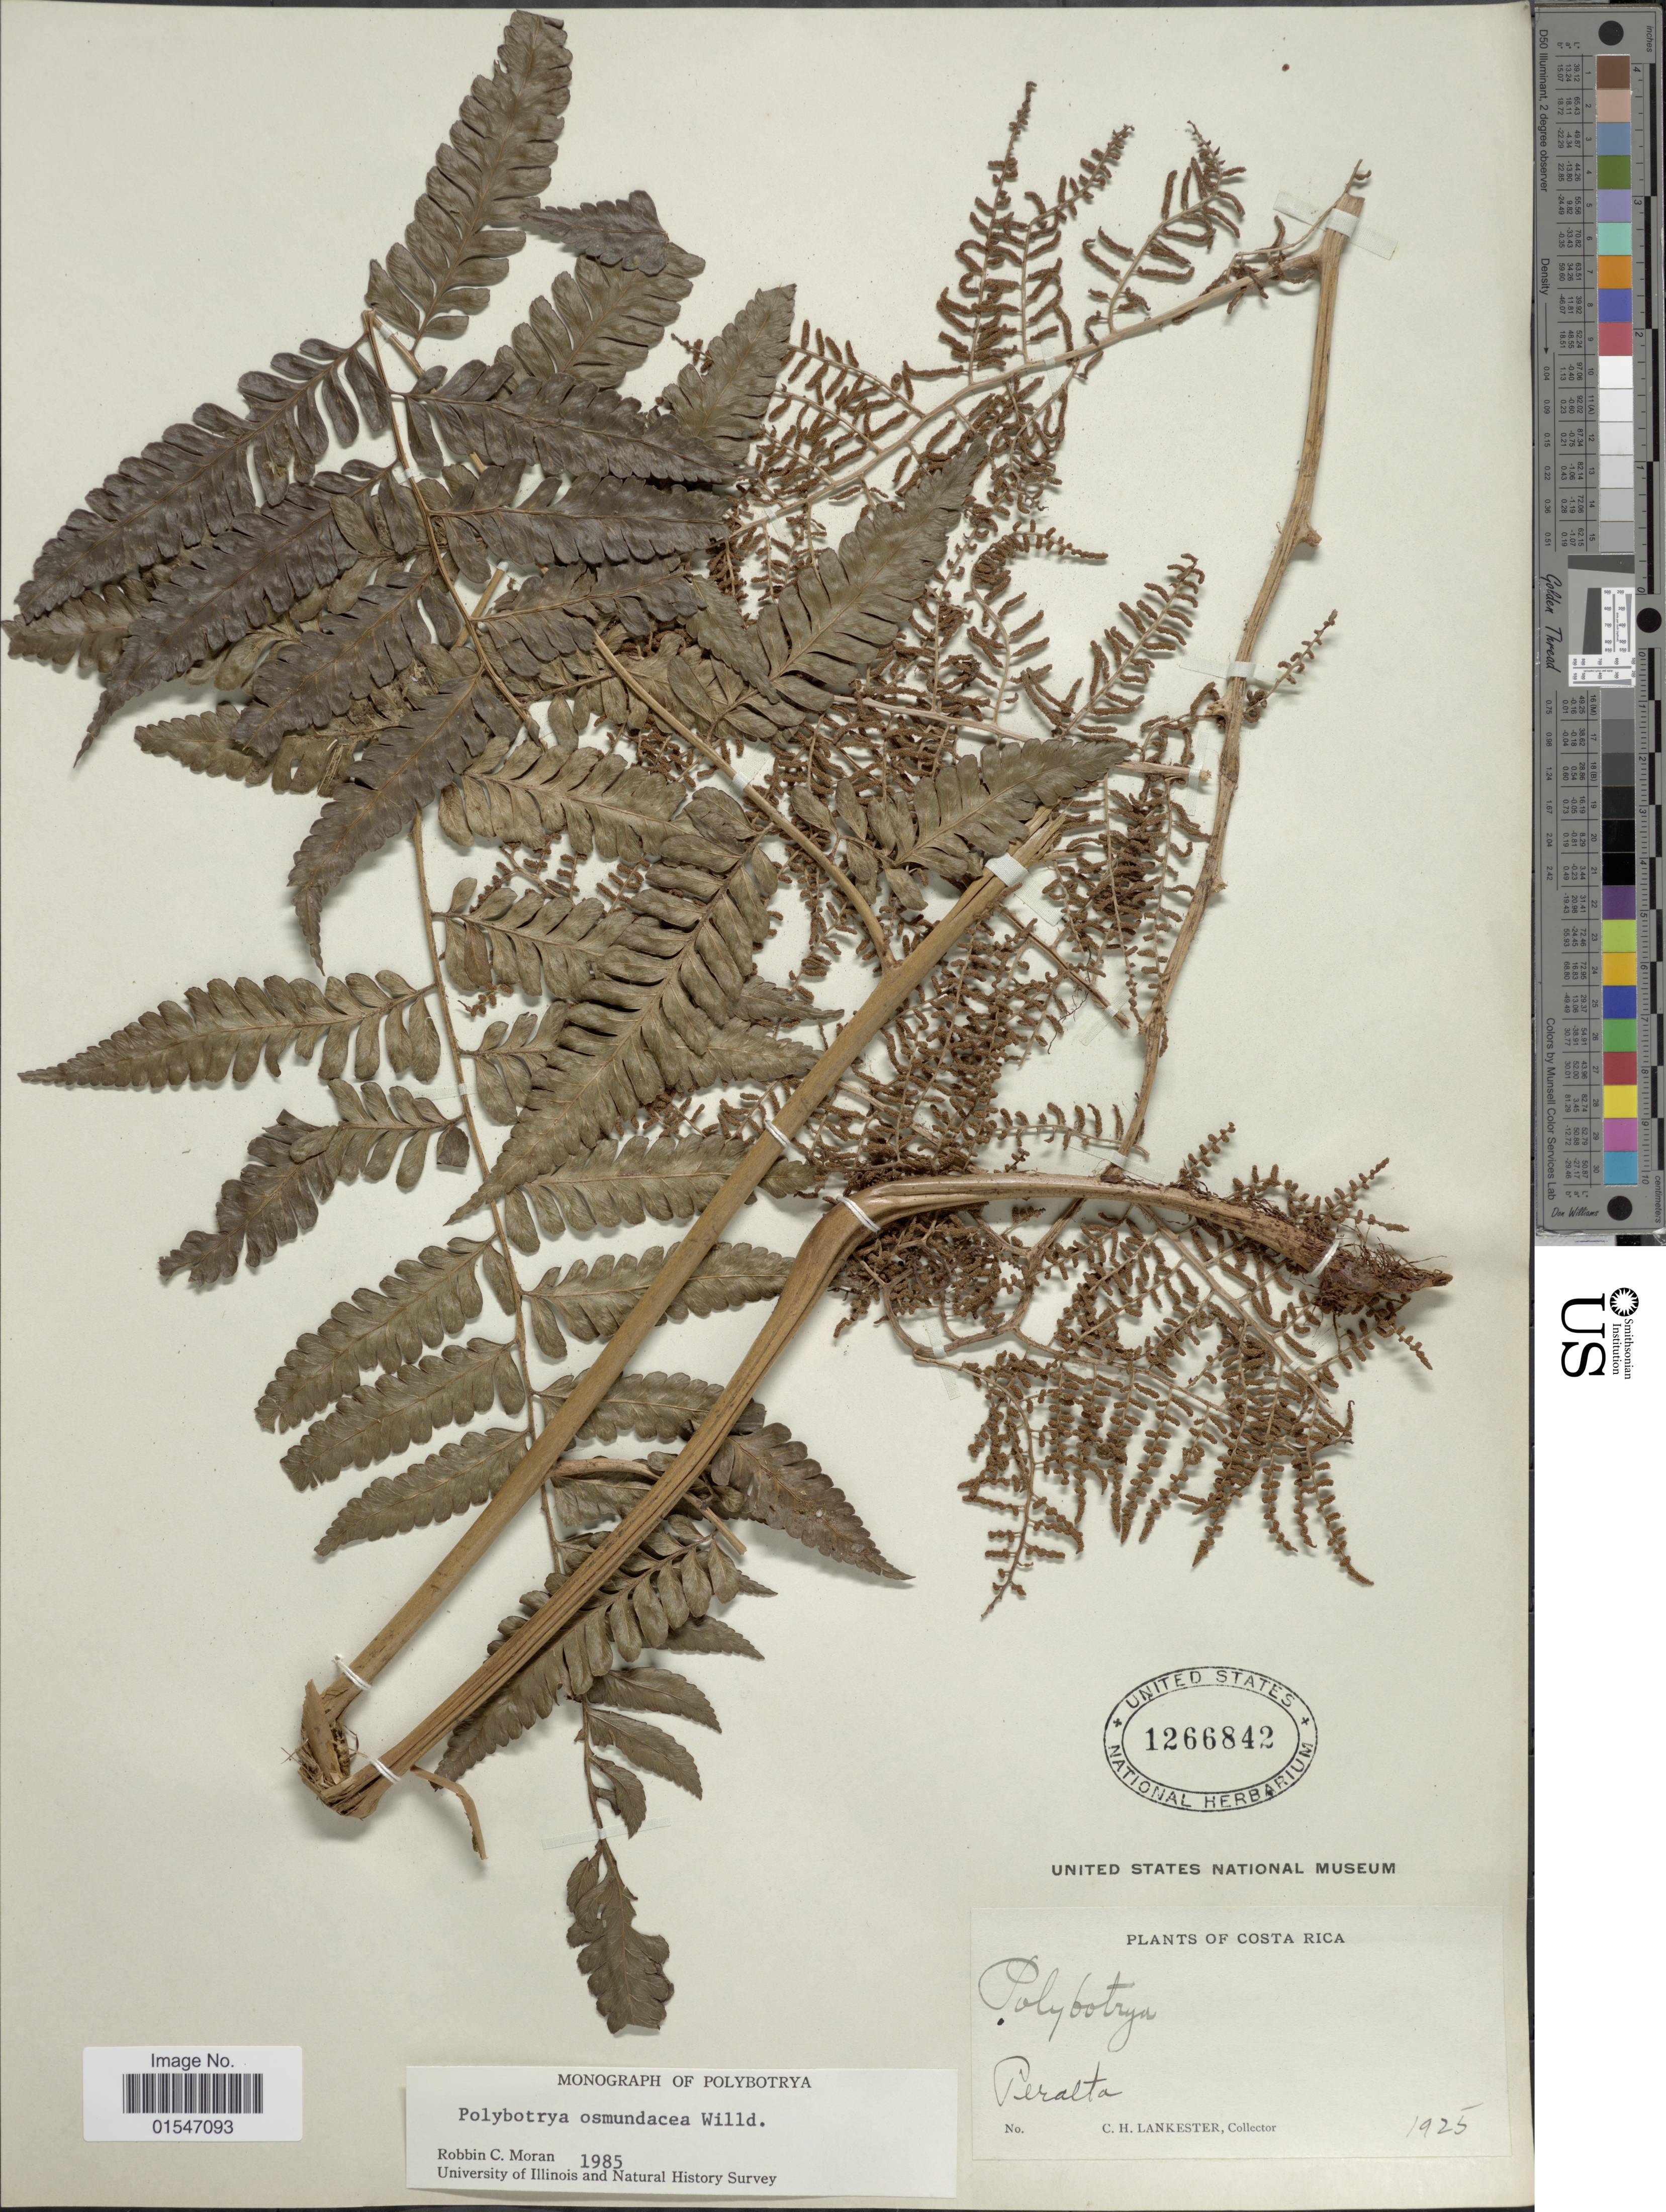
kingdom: Plantae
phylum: Tracheophyta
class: Polypodiopsida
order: Polypodiales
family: Dryopteridaceae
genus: Polybotrya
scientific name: Polybotrya osmundacea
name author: Humb. & Bonpl. ex Willd.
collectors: C. H. Lankester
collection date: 1925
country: Costa Rica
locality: Peralta.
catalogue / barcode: US 1266842